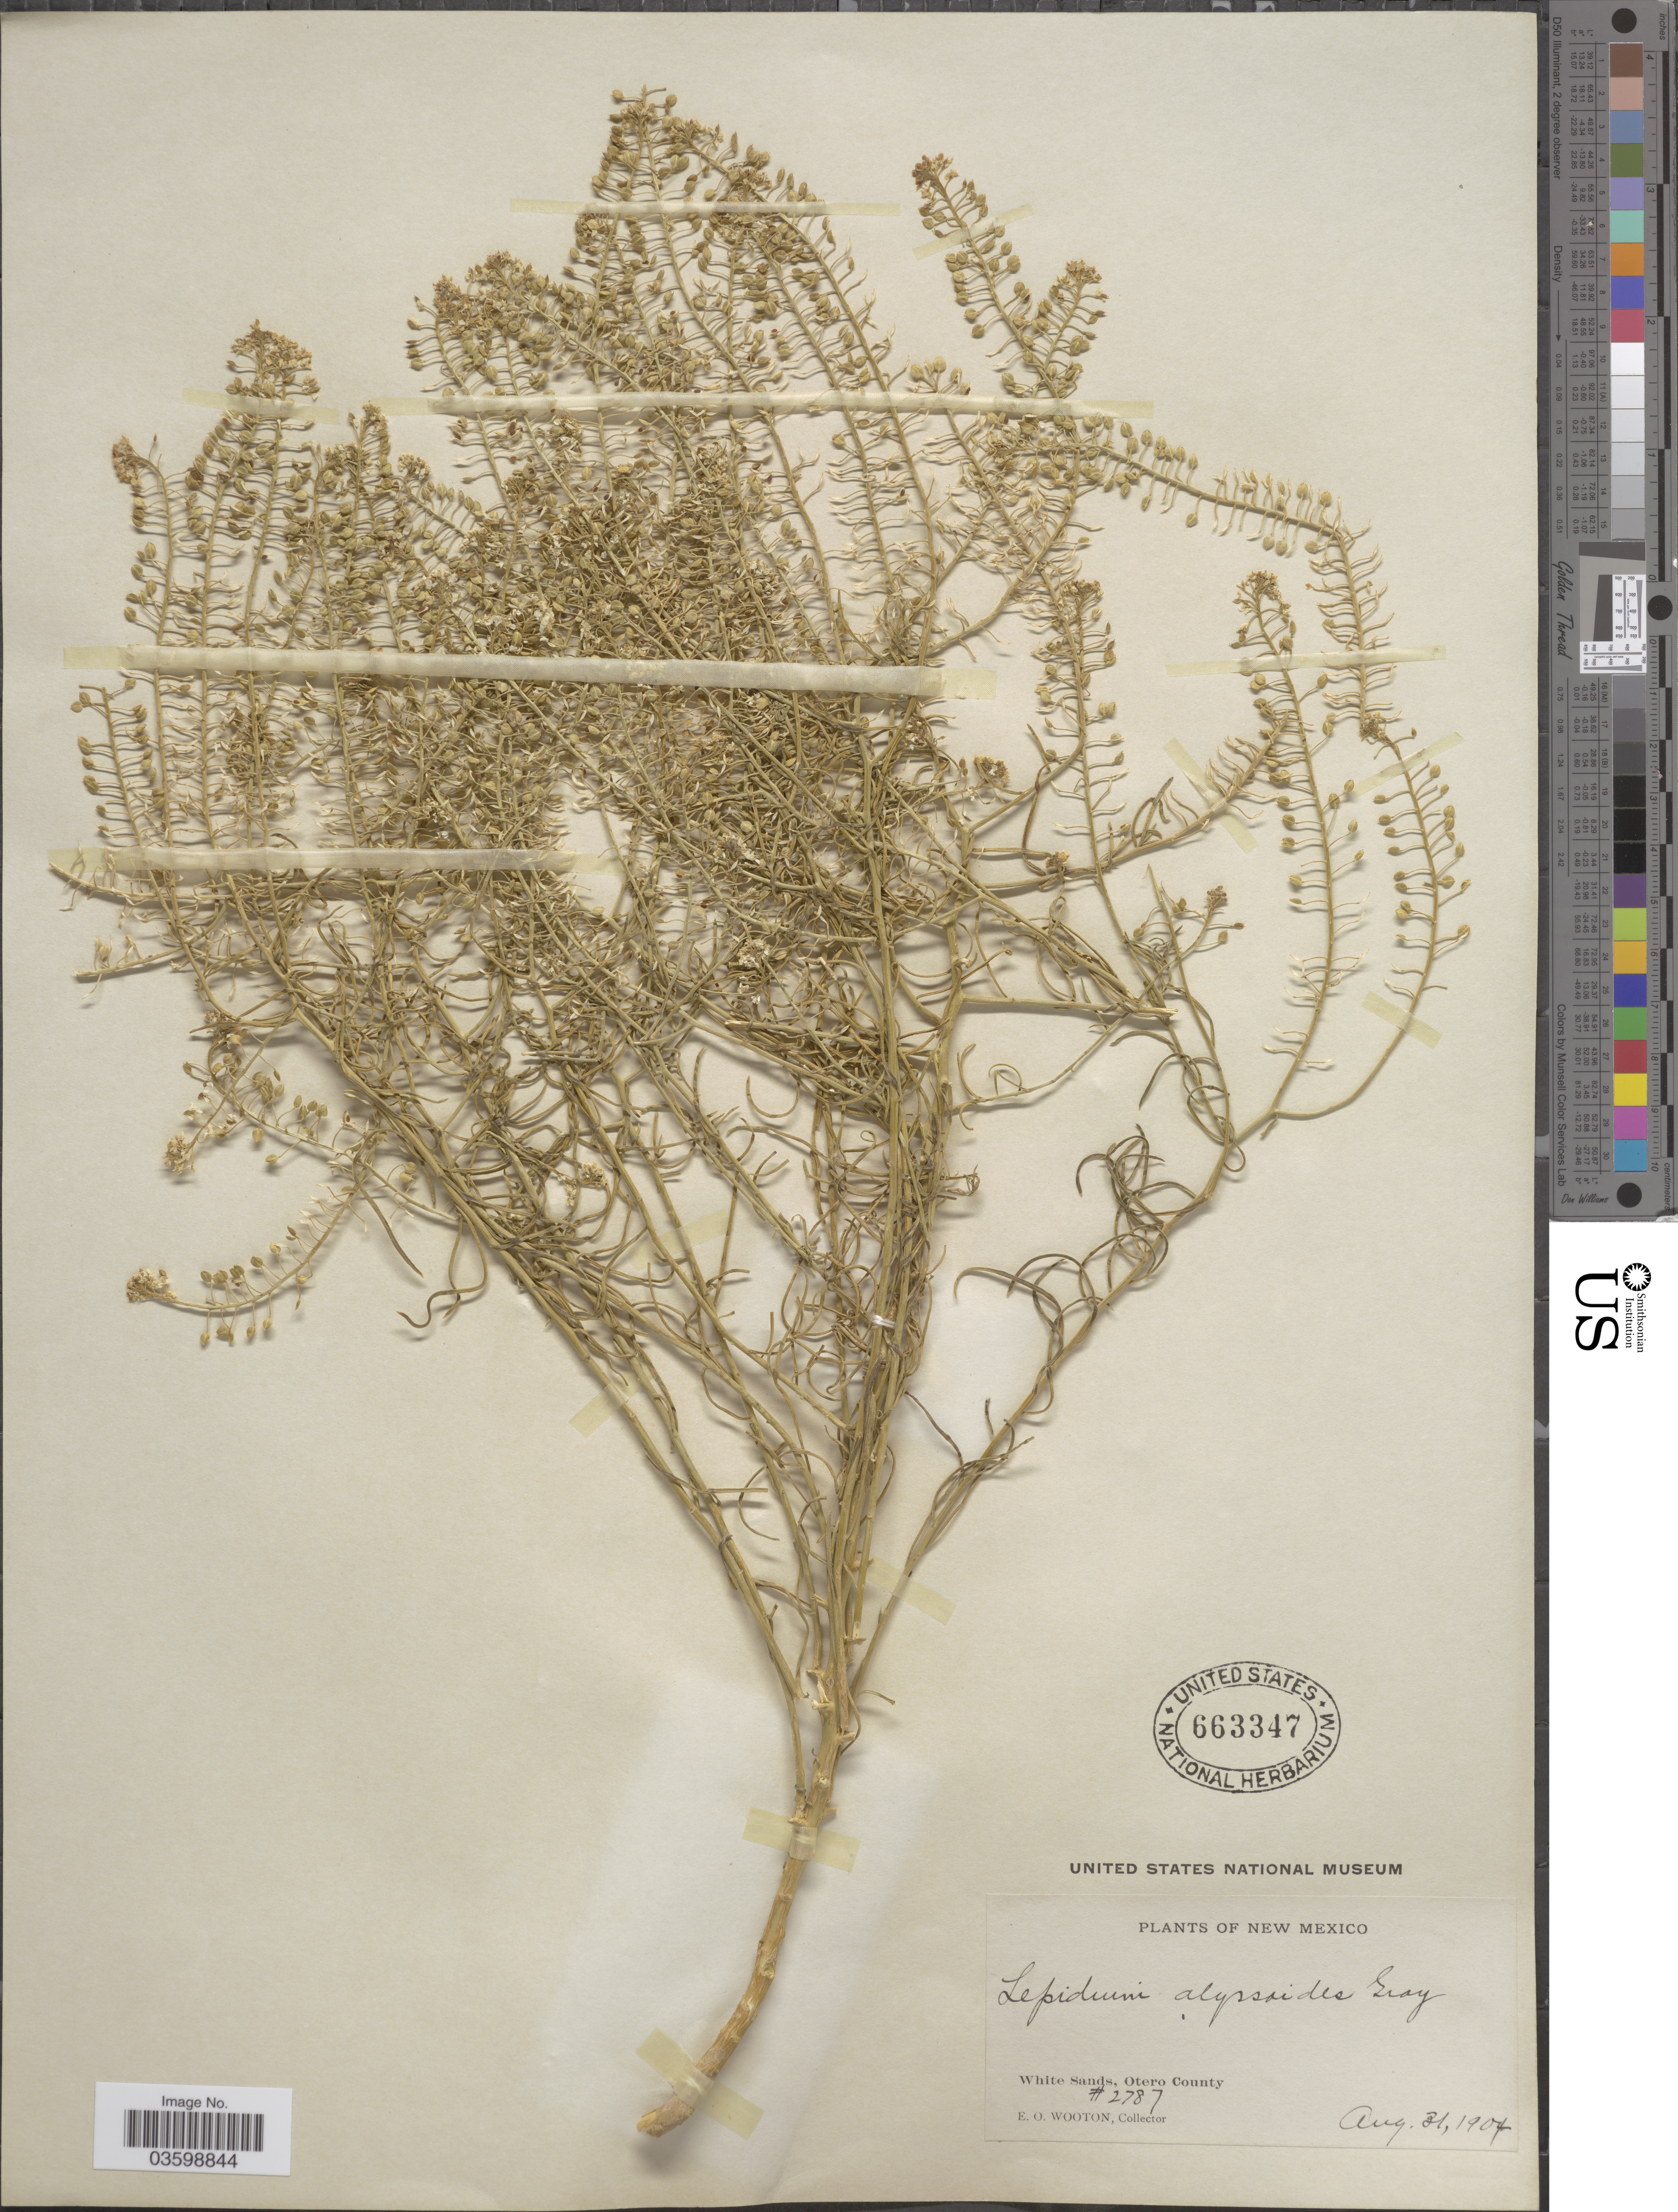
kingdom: Plantae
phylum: Tracheophyta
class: Magnoliopsida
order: Brassicales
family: Brassicaceae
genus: Lepidium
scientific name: Lepidium montanum var. alyssoides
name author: (A. Gray) M.E. Jones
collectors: E. O. Wooton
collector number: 2787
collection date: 1904-08-31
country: United States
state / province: New Mexico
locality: White Sands, Otero County.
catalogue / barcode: US 663347